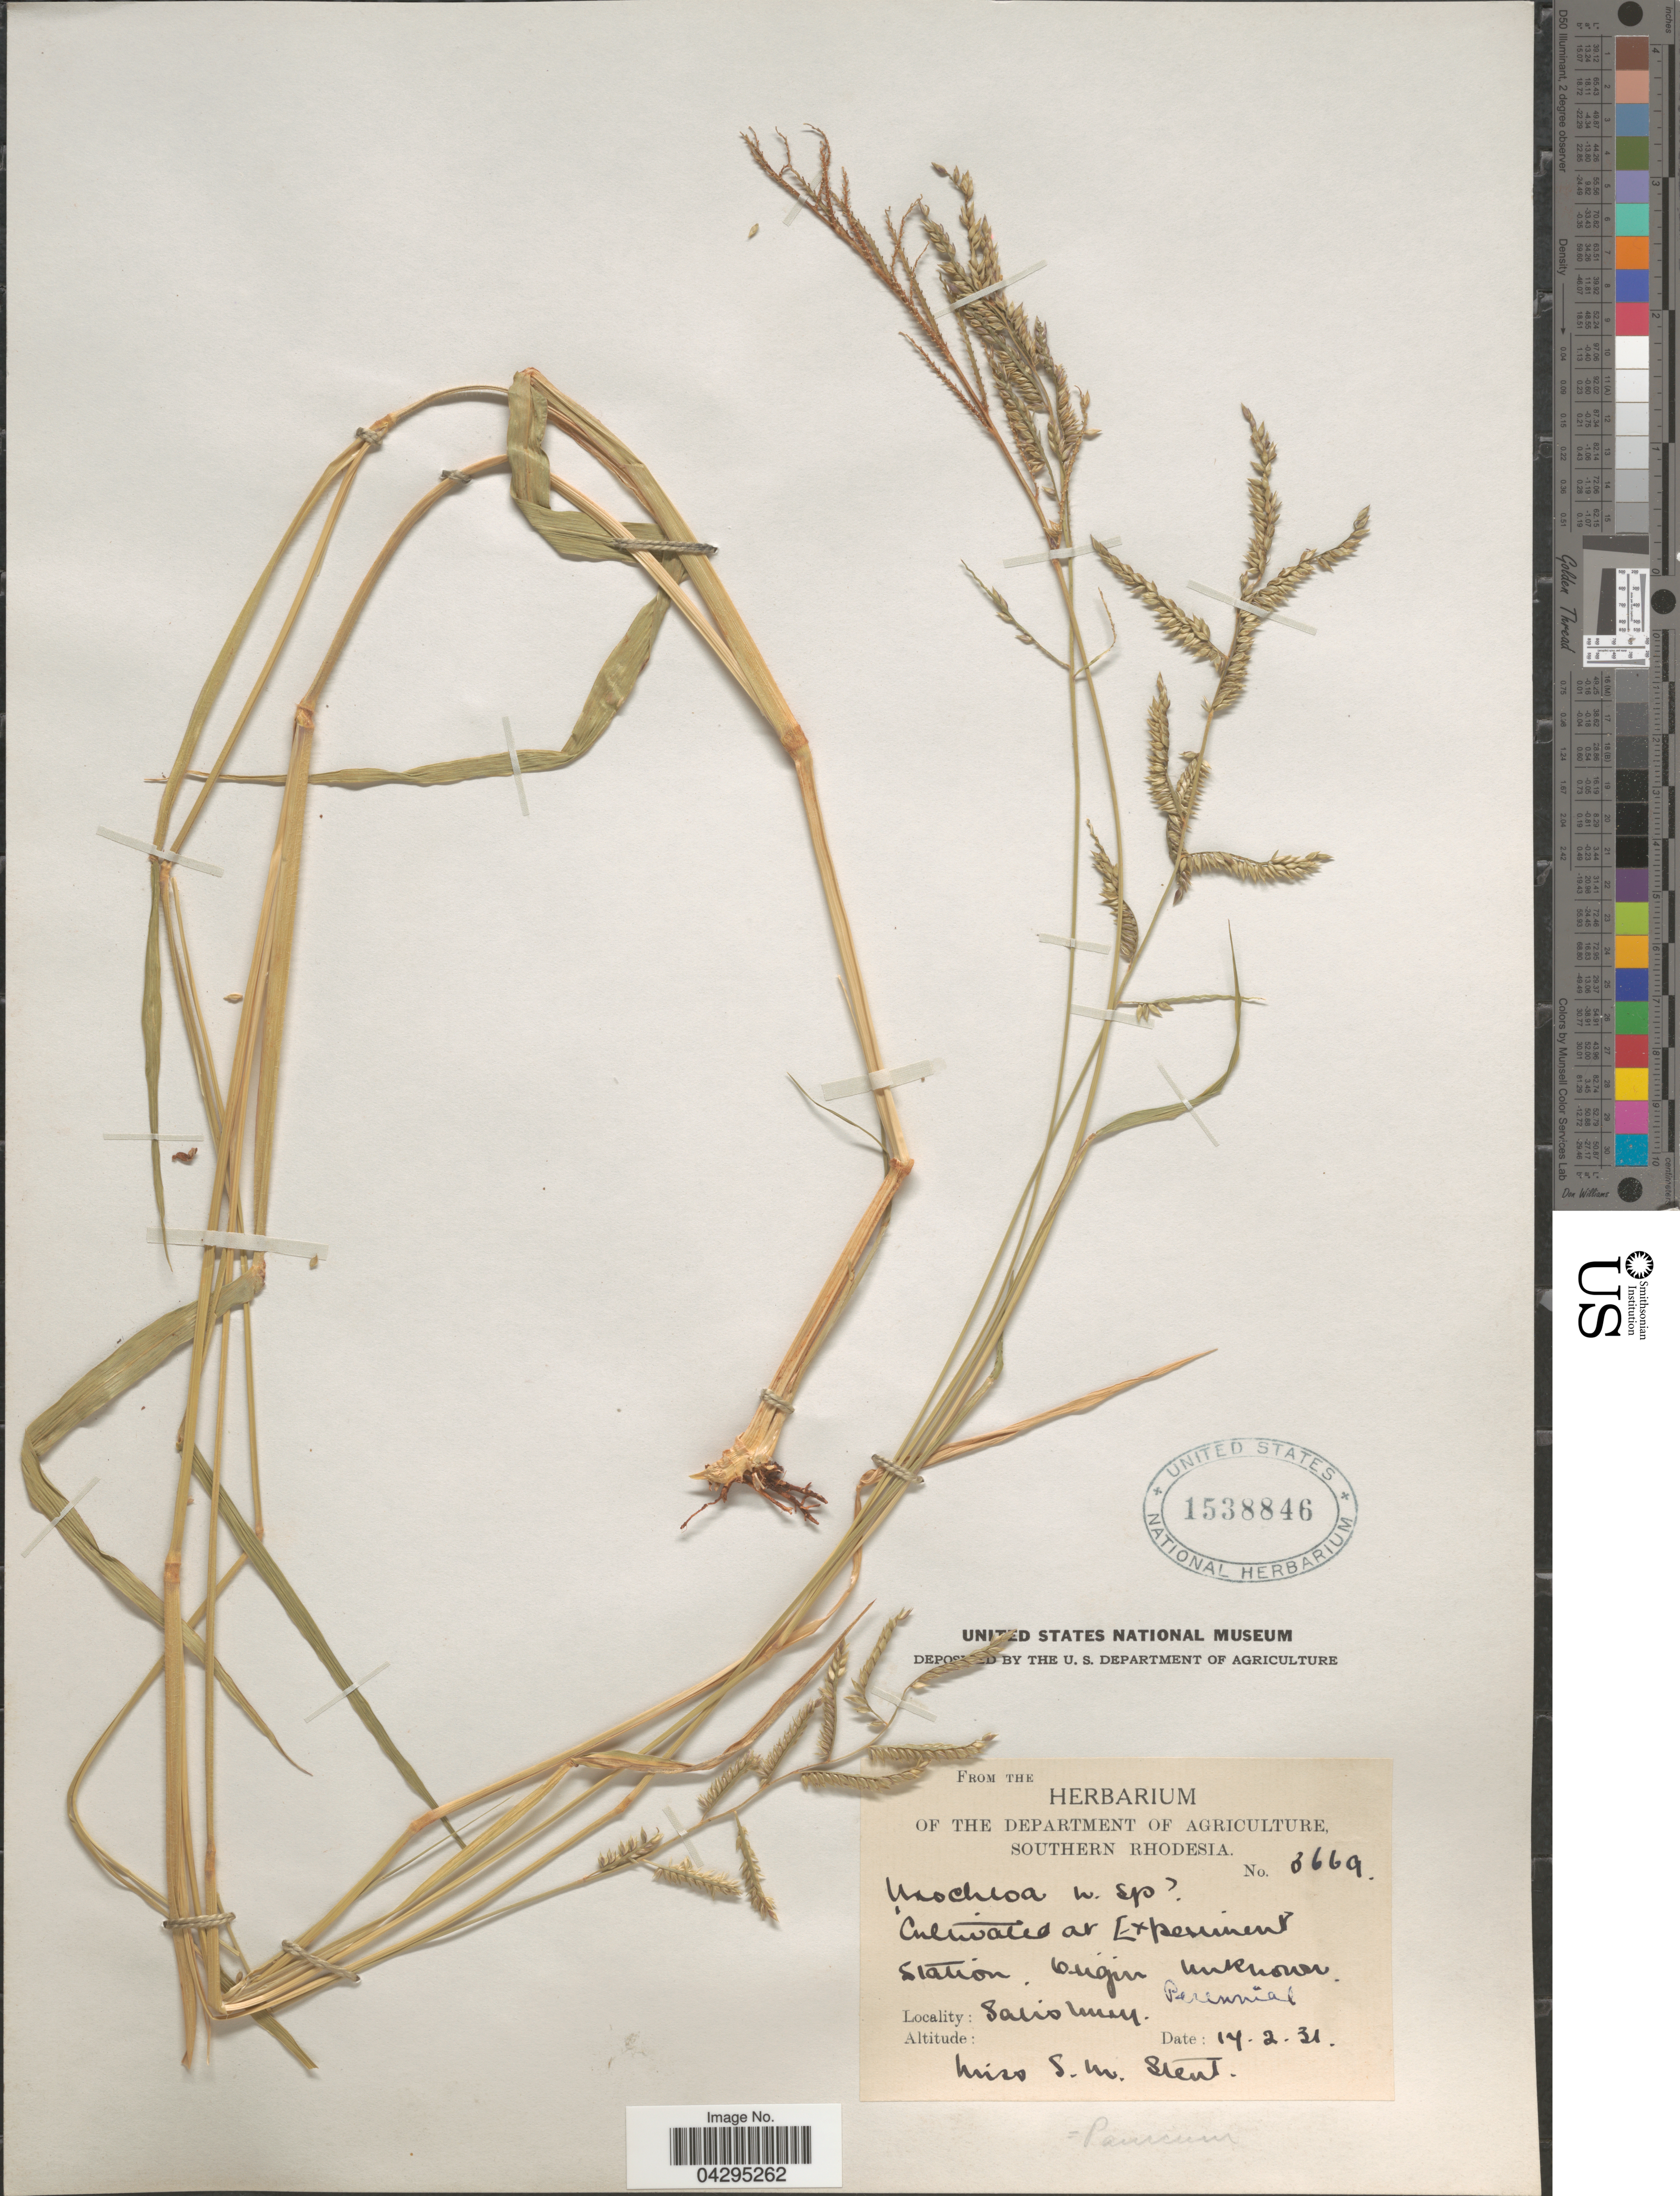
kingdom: Plantae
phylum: Tracheophyta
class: Liliopsida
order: Poales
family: Poaceae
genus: Urochloa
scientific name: Urochloa sp.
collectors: S. Stent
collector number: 3669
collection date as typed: Transcribed d/m/y: 17/2/31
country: Zimbabwe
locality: Southern Rhodesia. Cultivated at Experiment Station. Salisbury.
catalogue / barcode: US 1538846